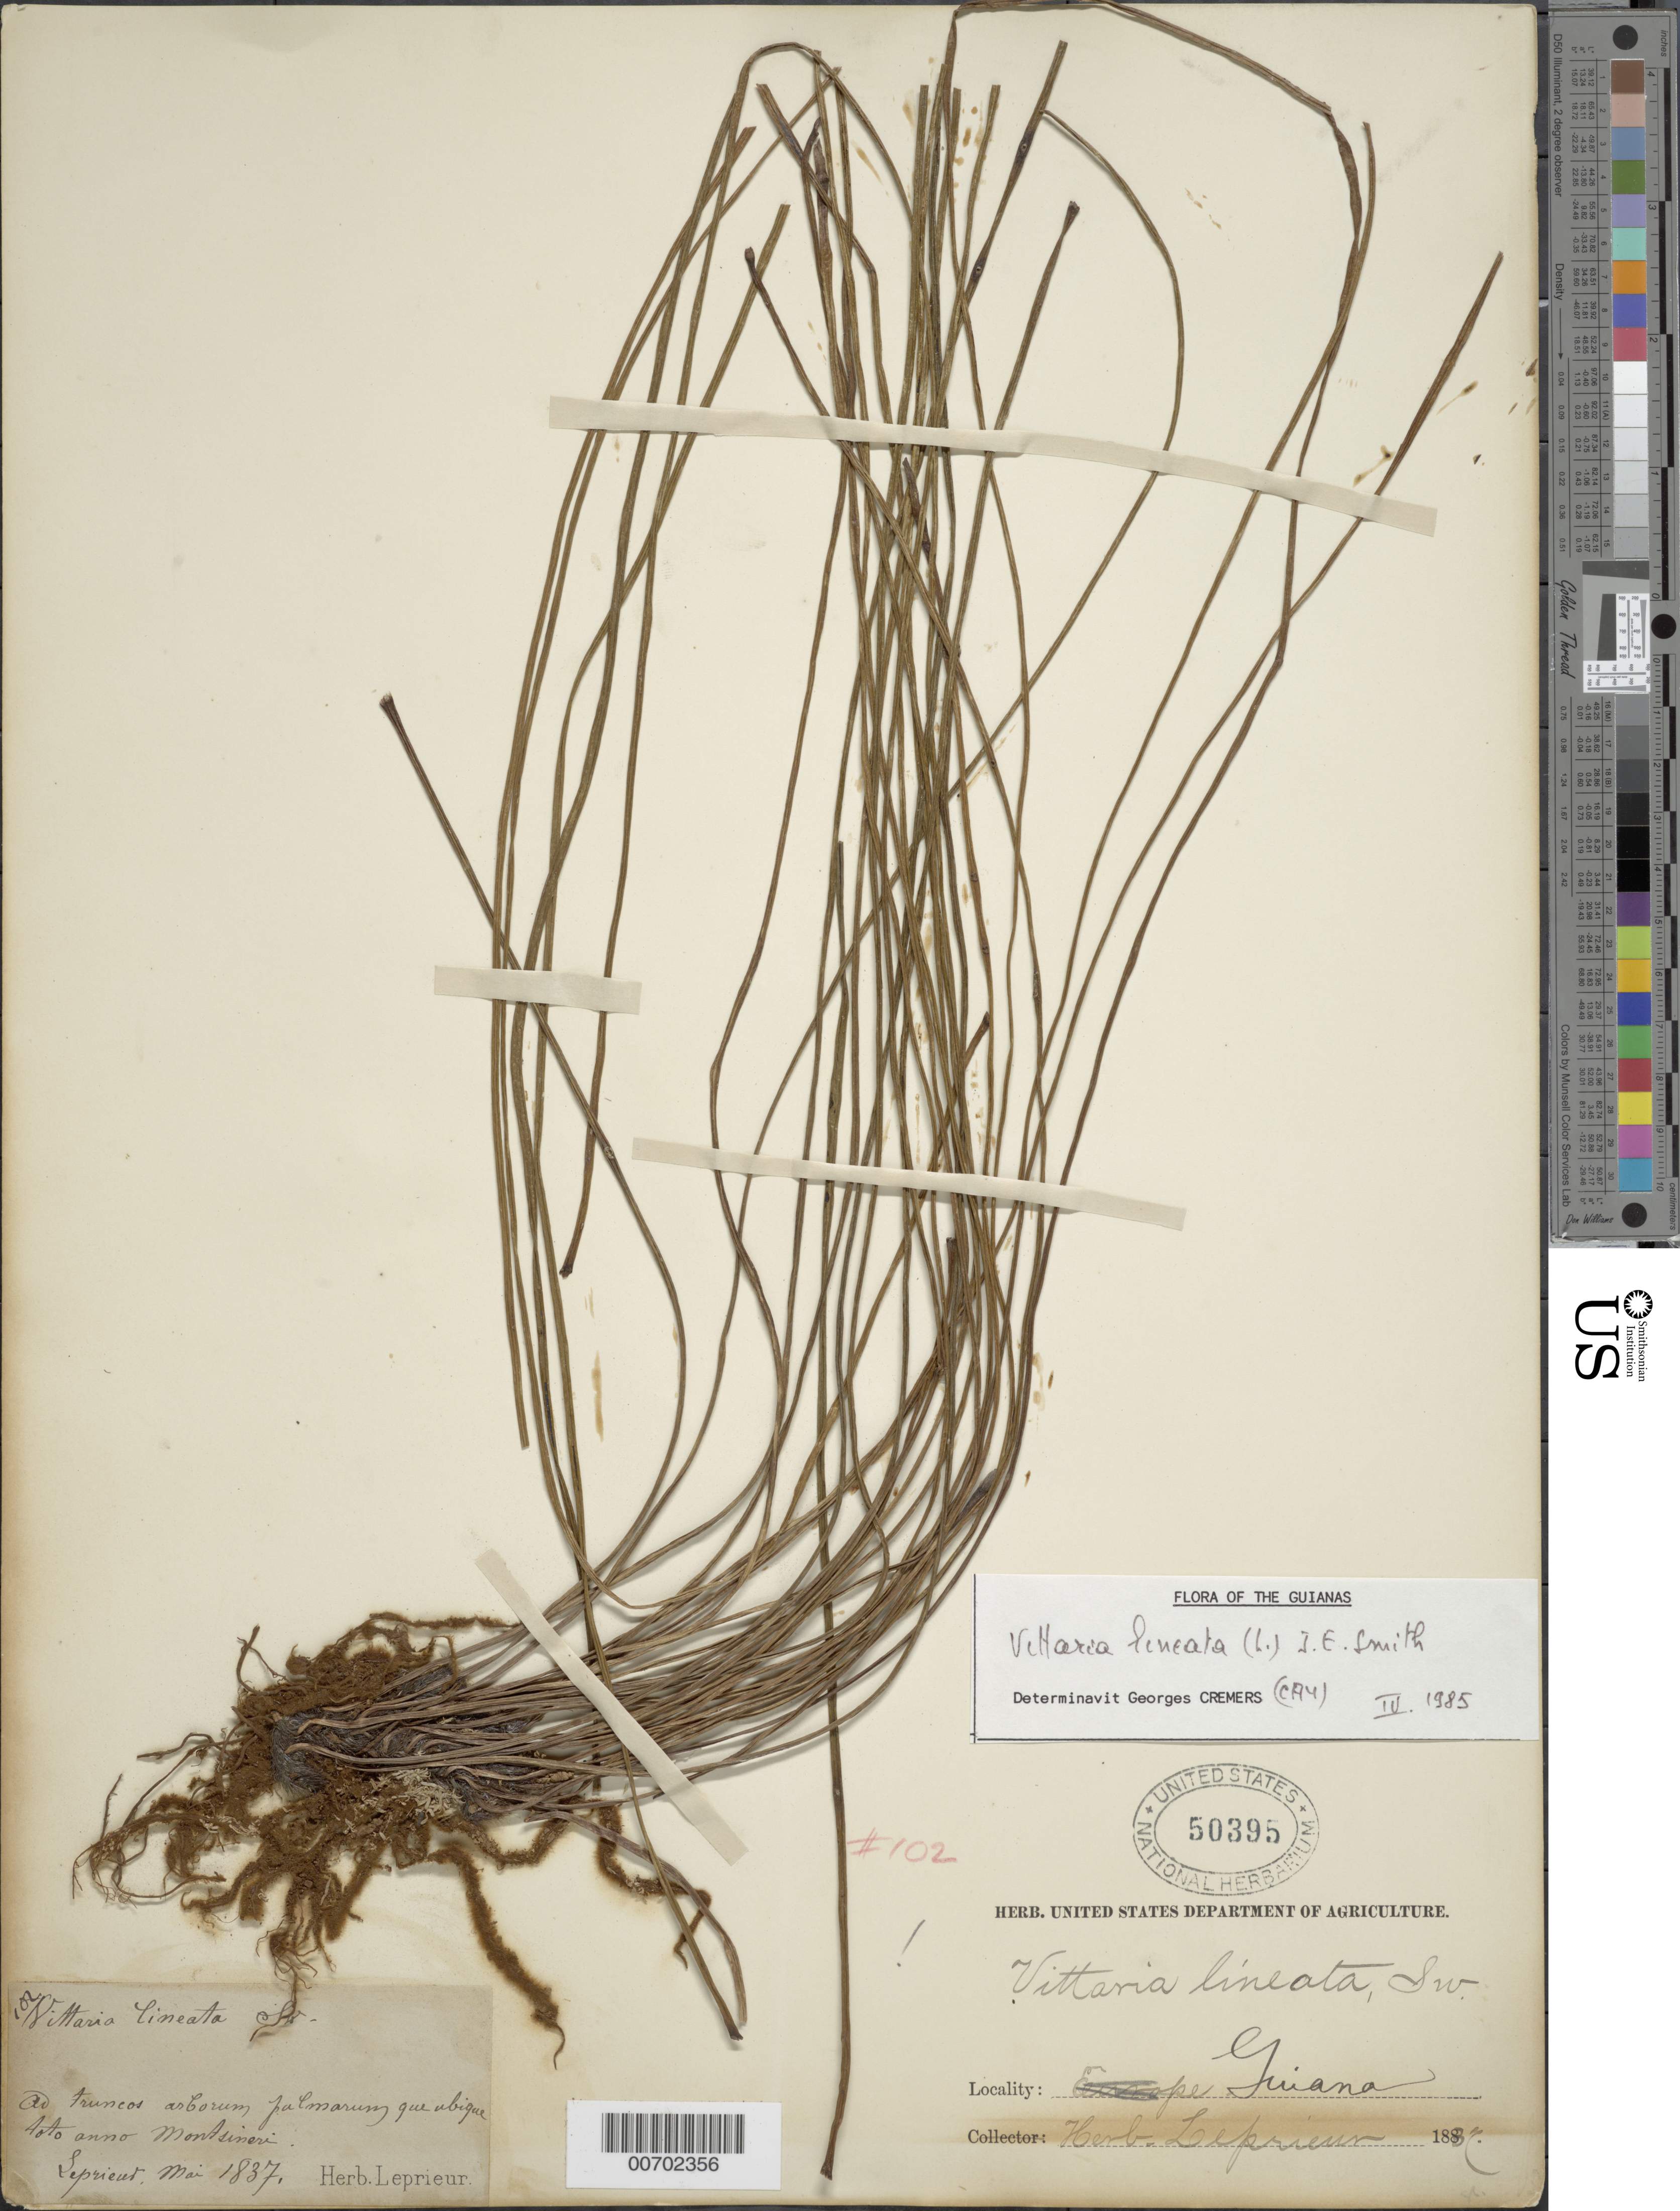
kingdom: Plantae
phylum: Tracheophyta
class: Polypodiopsida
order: Polypodiales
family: Pteridaceae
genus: Vittaria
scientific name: Vittaria lineata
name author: (L.) Sm.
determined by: Cremers, Georges A.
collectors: F. M. R. Leprieur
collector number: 102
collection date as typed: May 1837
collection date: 1837-05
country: French Guiana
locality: Montsinéry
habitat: On tree trunk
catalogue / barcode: US 50395